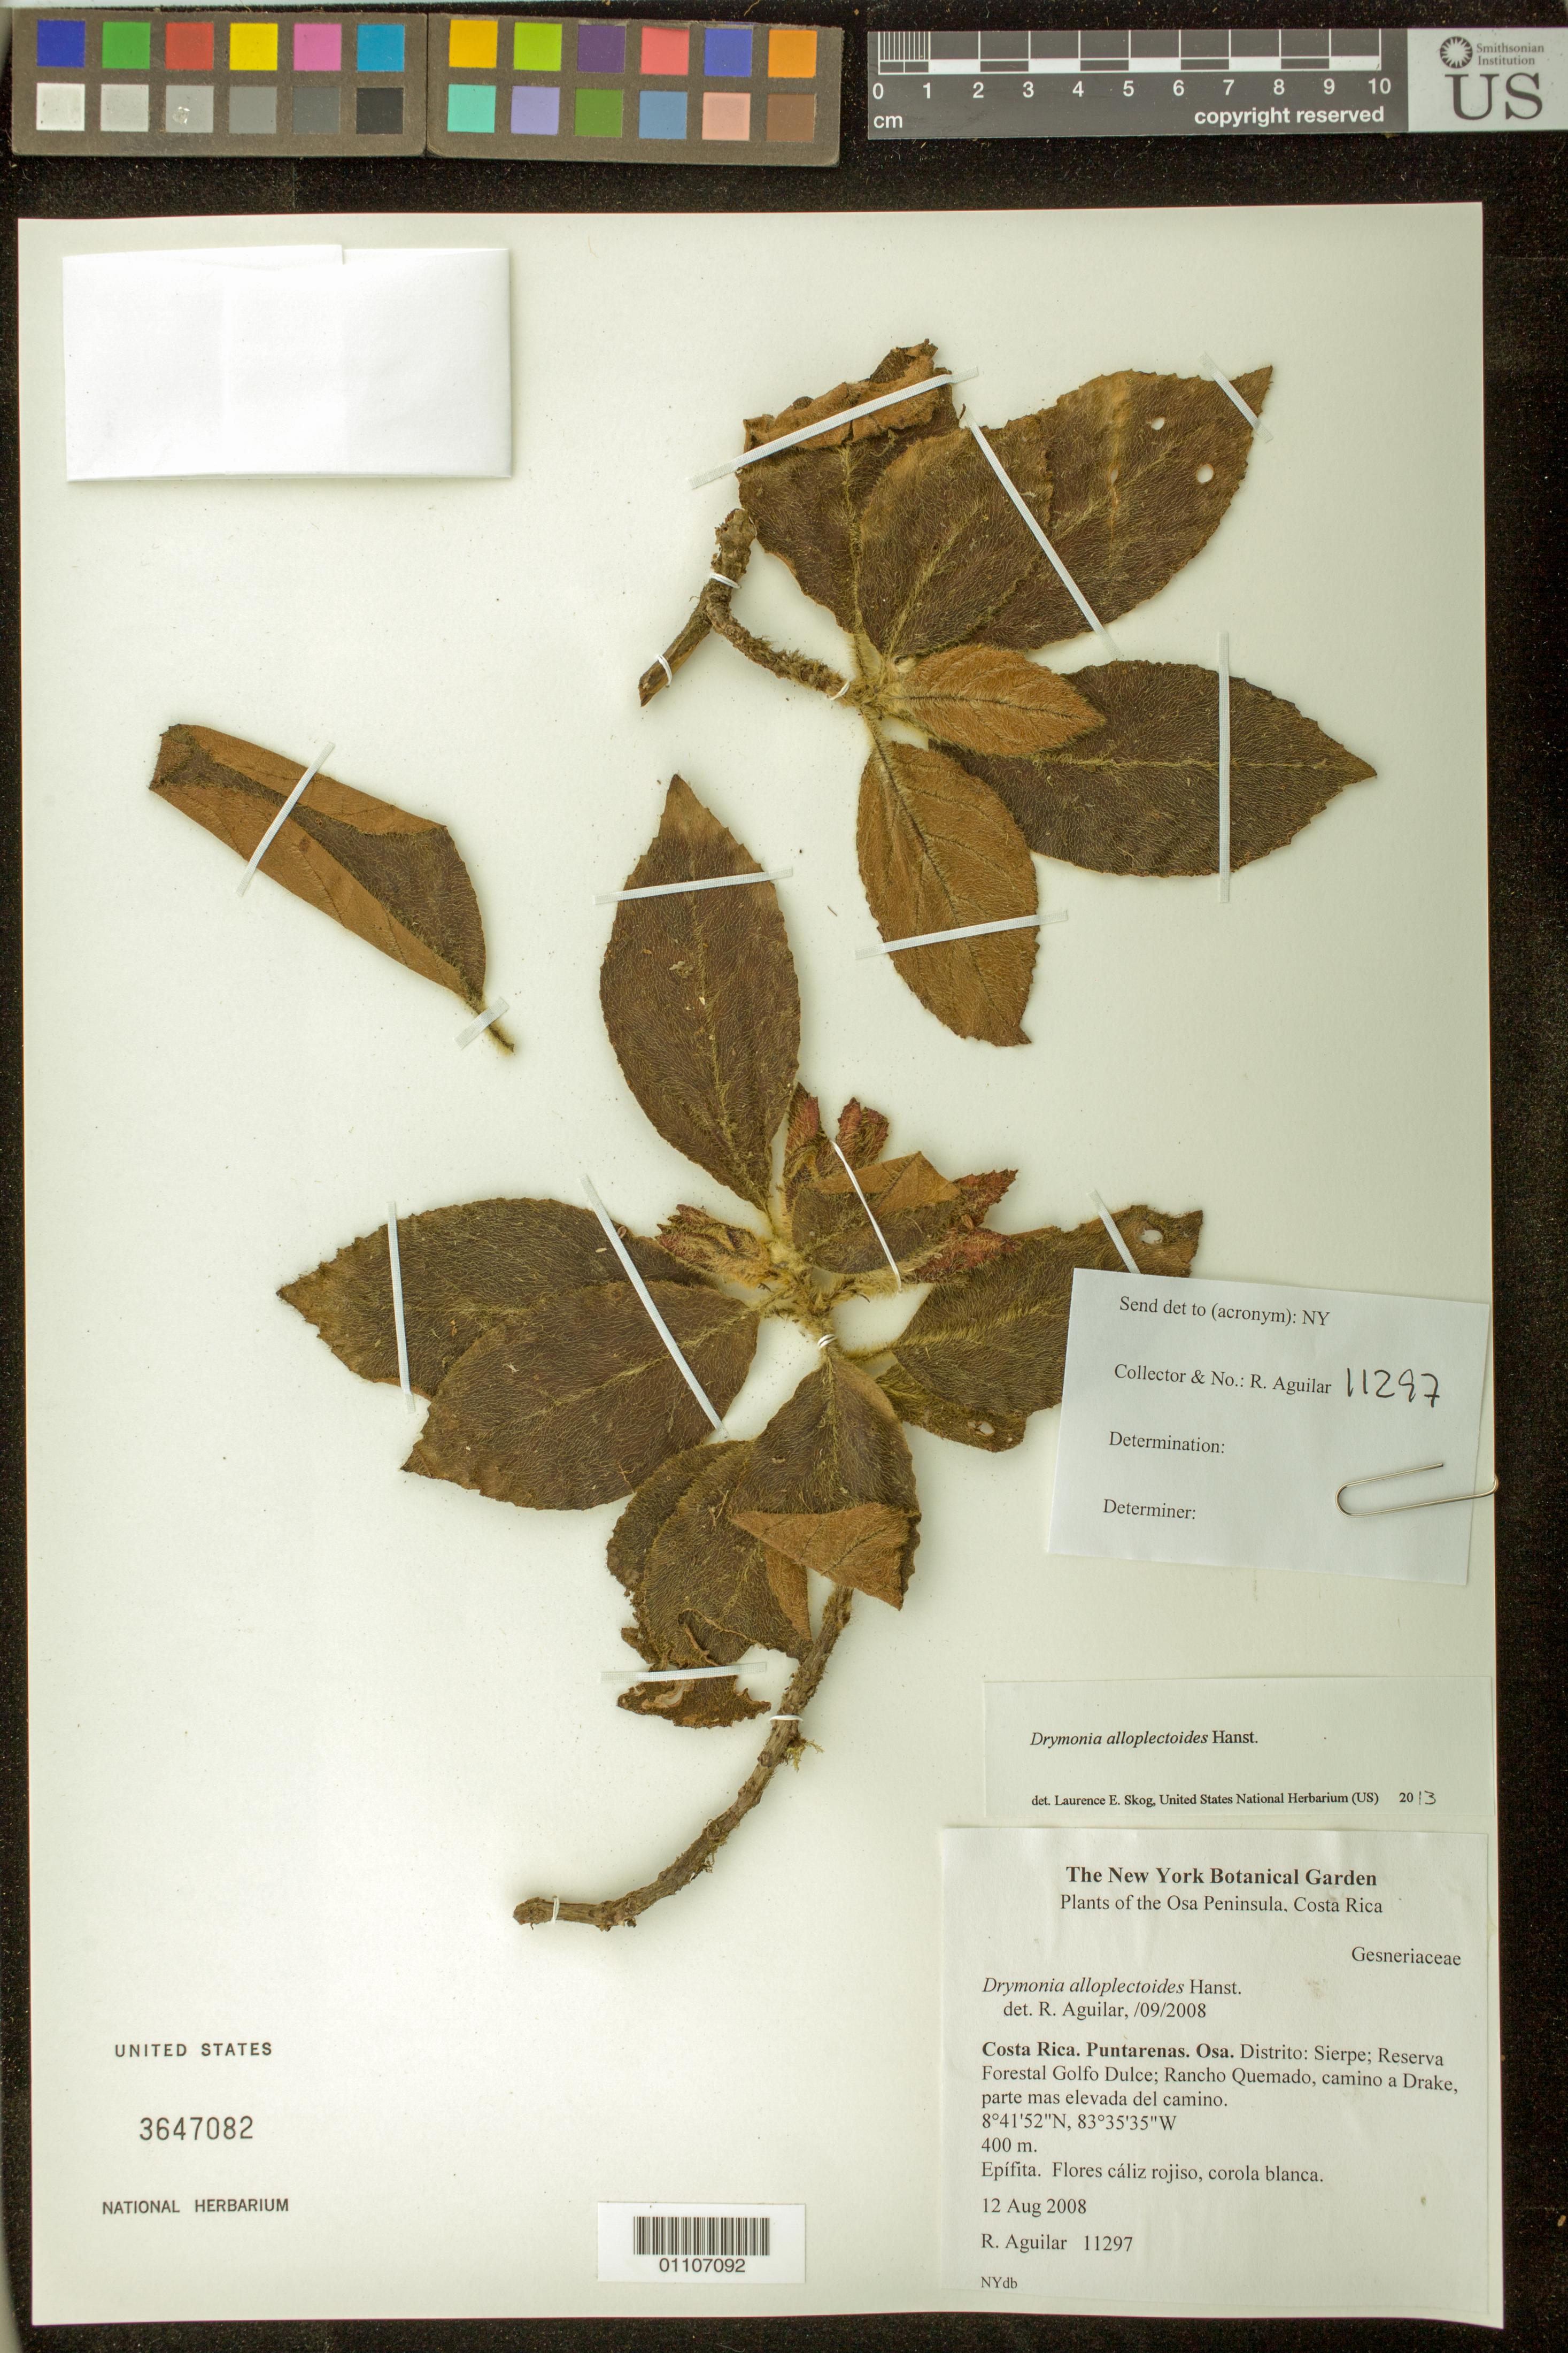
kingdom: Plantae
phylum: Tracheophyta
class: Magnoliopsida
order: Lamiales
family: Gesneriaceae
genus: Drymonia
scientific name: Drymonia alloplectoides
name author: Hanst.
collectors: R. Aguilar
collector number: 11297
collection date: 2008-08-12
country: Costa Rica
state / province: Puntarenas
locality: Reserva Forest Golfo Dulce; Rancho Quemado.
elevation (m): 400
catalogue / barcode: US 3647082